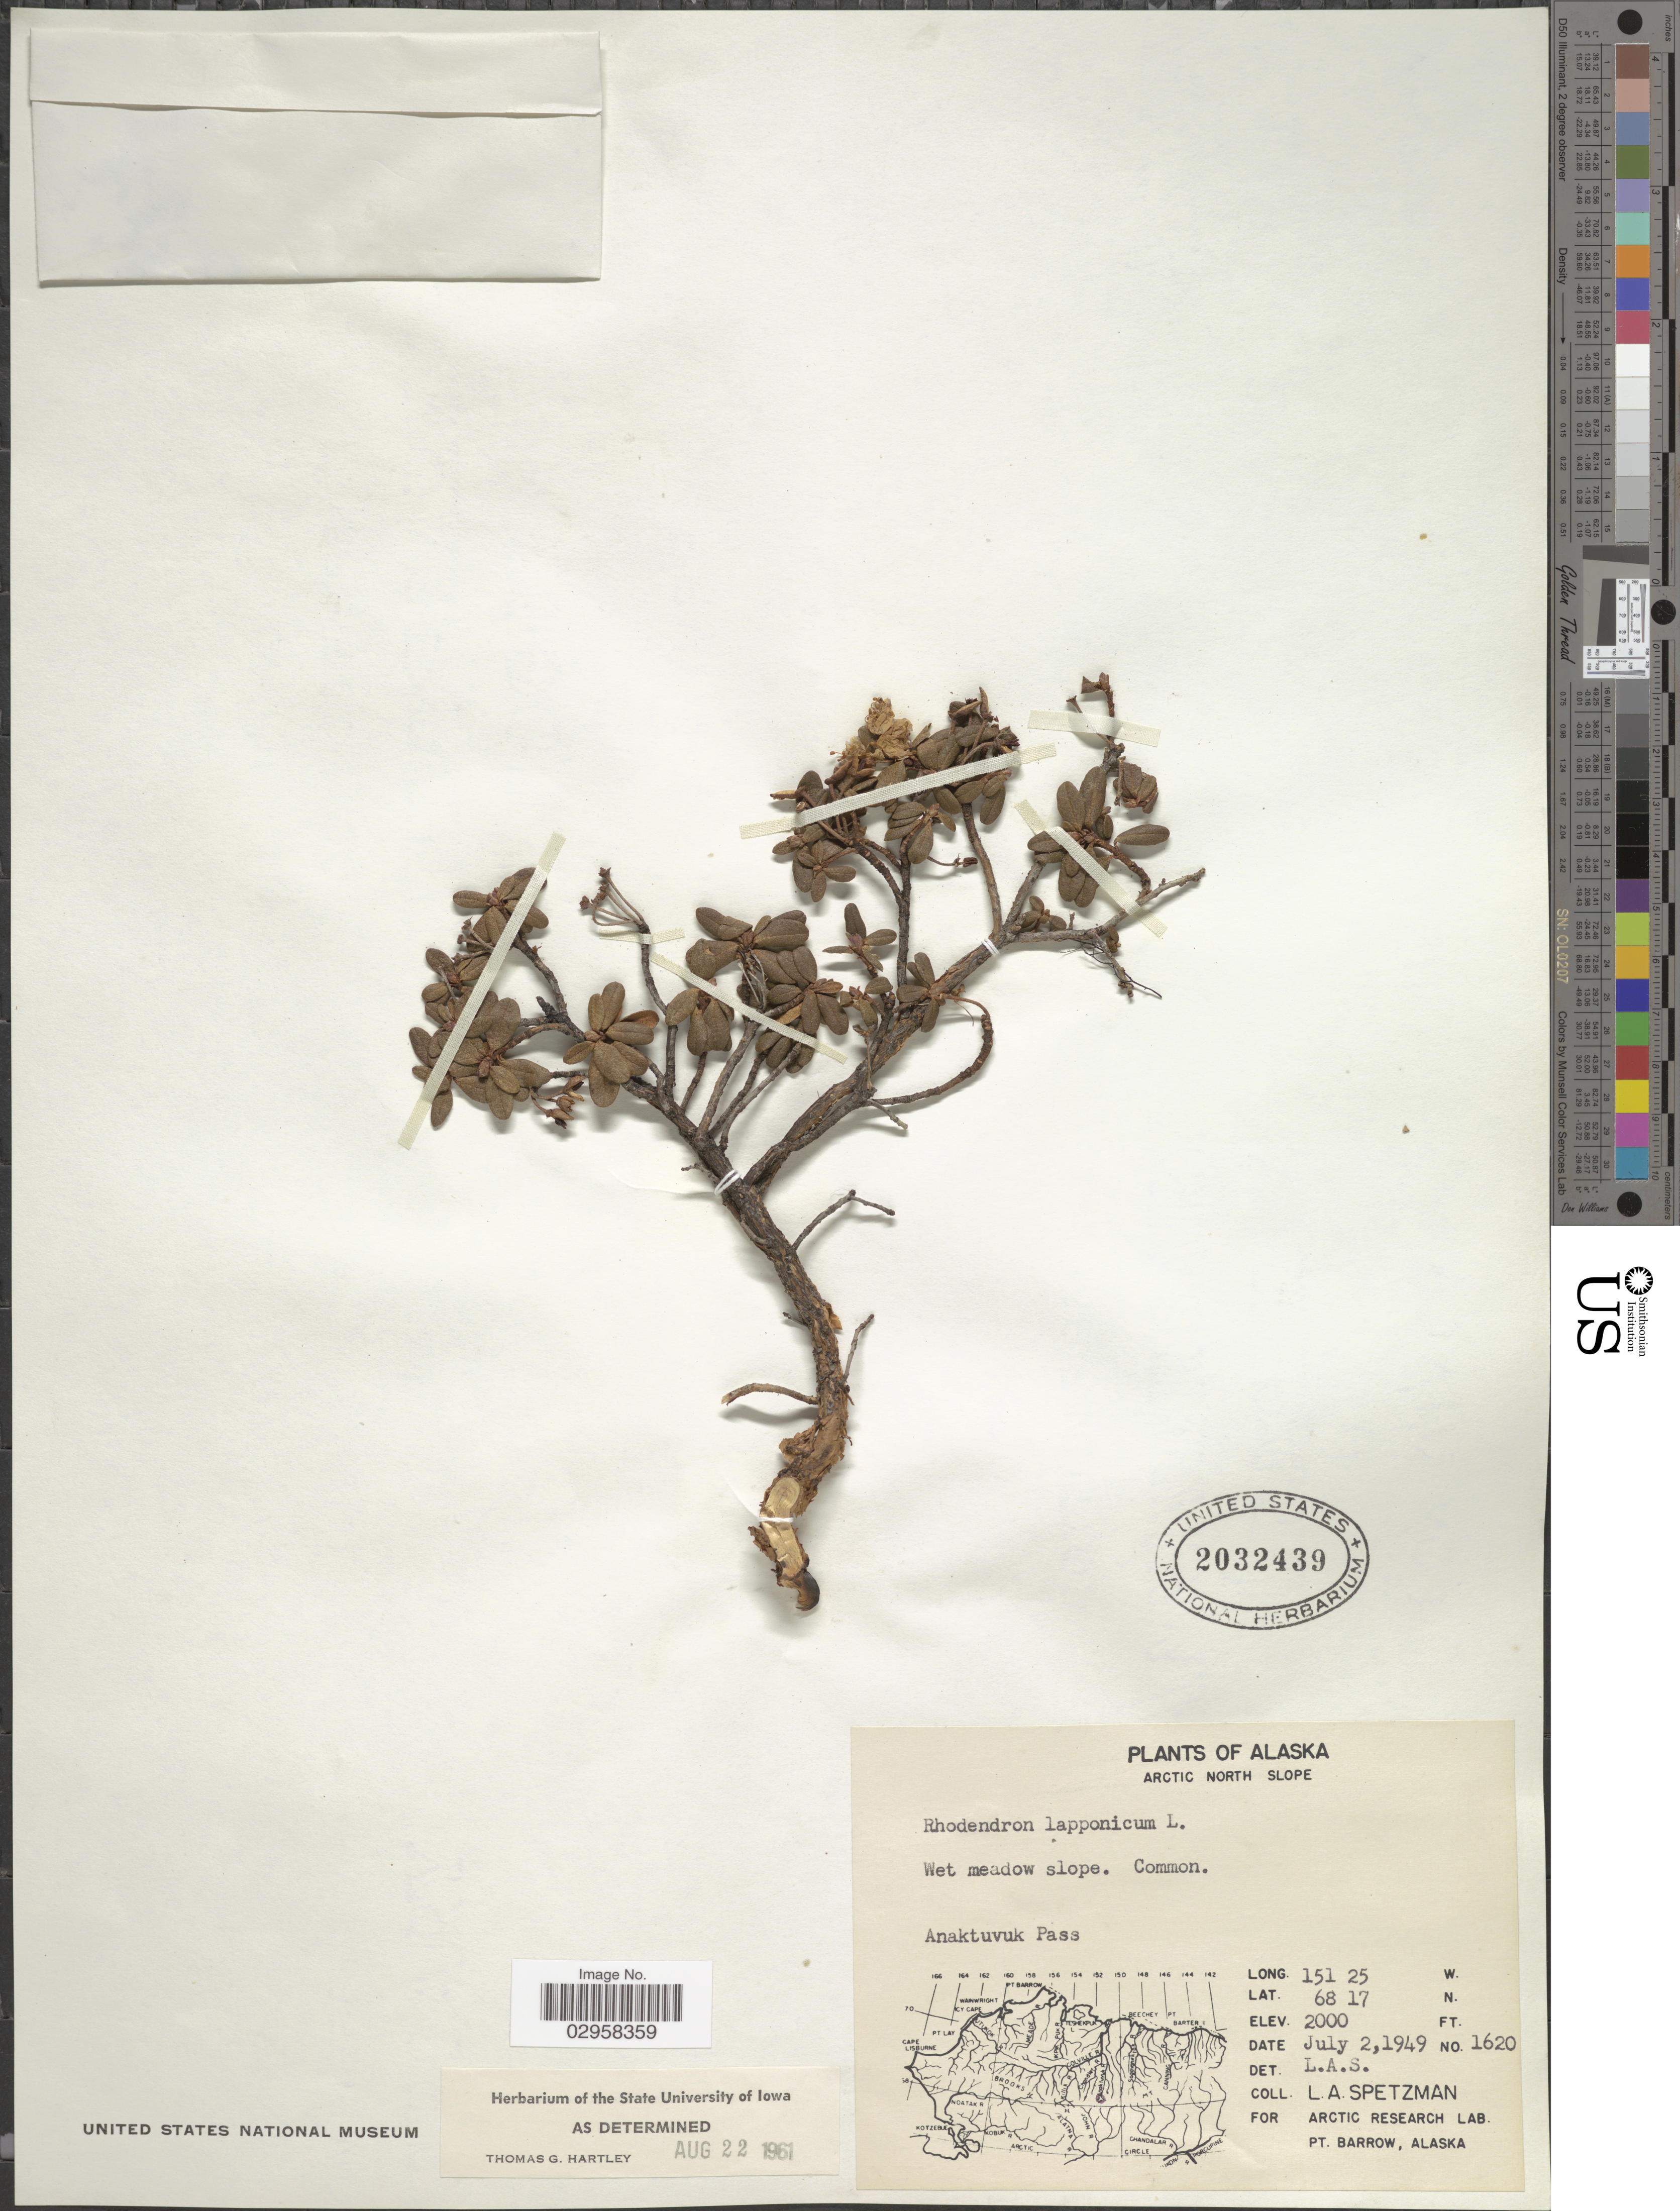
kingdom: Plantae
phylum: Tracheophyta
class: Magnoliopsida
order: Ericales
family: Ericaceae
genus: Rhododendron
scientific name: Rhododendron lapponicum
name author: (L.) Wahlenb.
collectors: L. Spetzman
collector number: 1620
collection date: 1949-07-02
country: United States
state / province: Alaska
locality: Arctic North Slope. Anaktuvuk Pass.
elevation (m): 610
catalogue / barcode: US 2032439